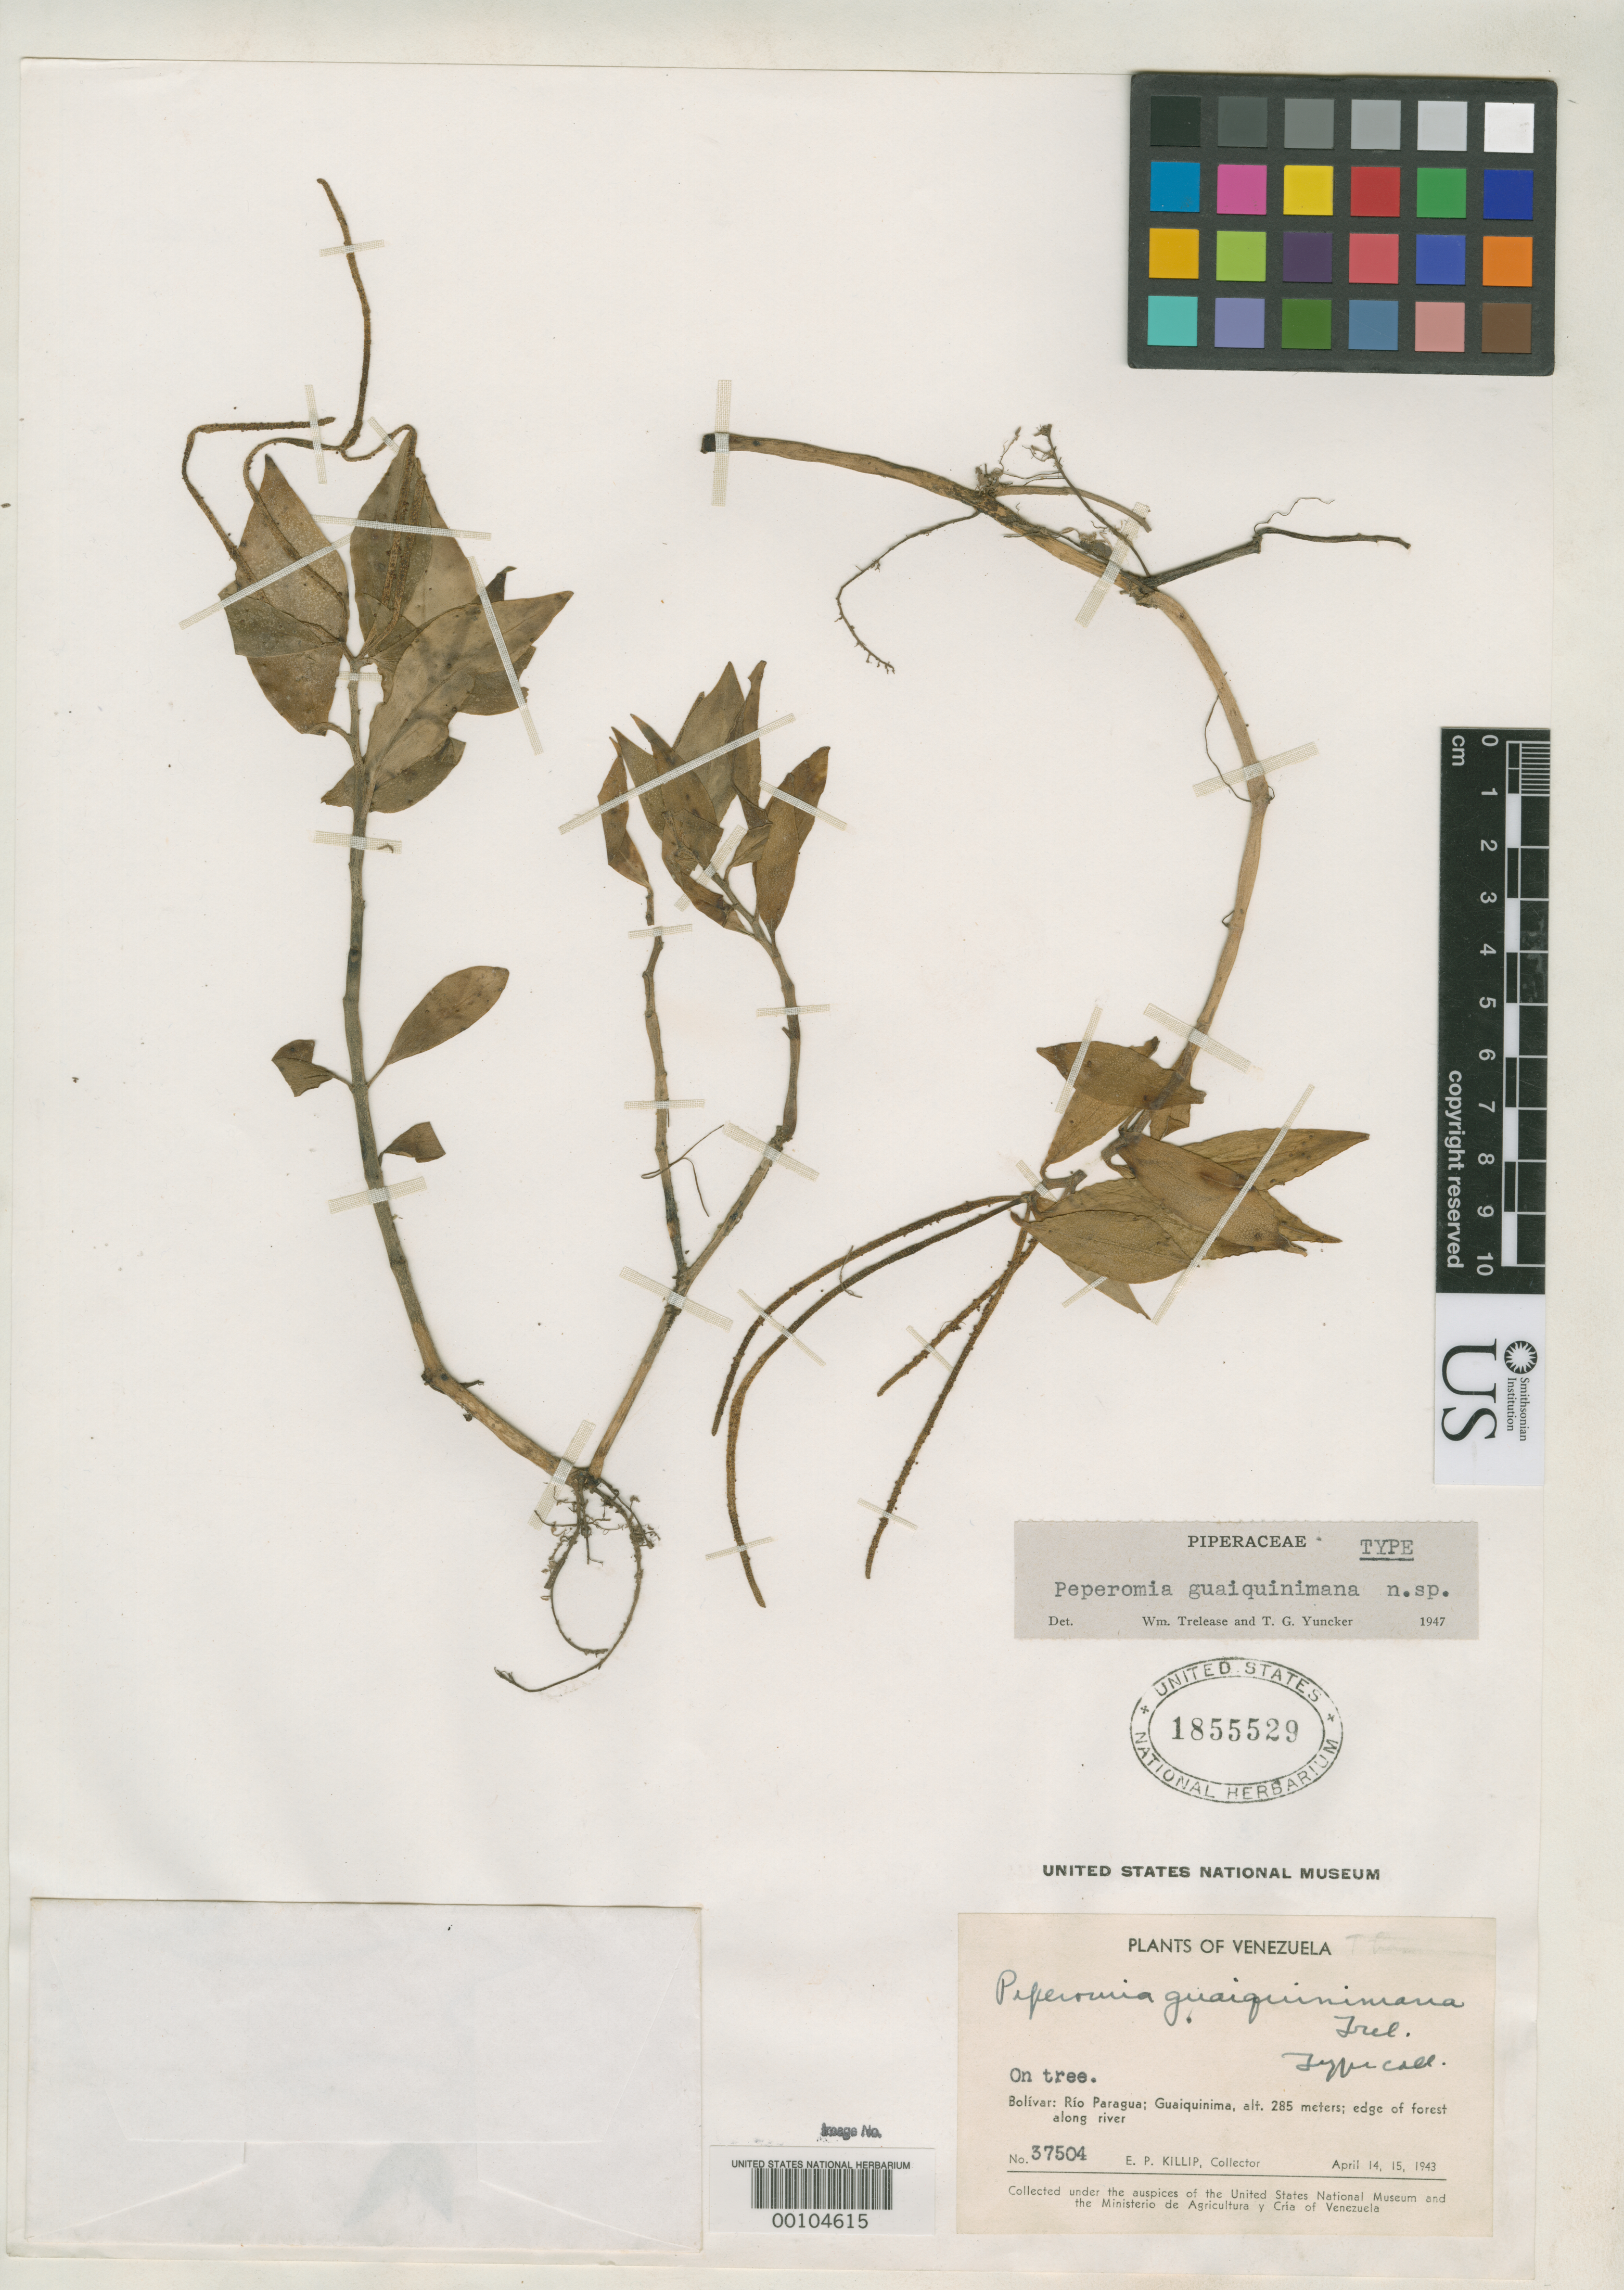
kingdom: Plantae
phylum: Tracheophyta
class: Magnoliopsida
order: Piperales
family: Piperaceae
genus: Peperomia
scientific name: Peperomia guaiquinimana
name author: Trel. & Yunck.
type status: Holotype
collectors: E. P. Killip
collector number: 37504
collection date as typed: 14 Apr 1943 to 15 Apr 1943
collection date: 1943-04-14/1943-04-15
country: Venezuela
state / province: Bolivar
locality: Rio Paragua, Guaiquinima.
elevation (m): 285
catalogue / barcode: US 1855529